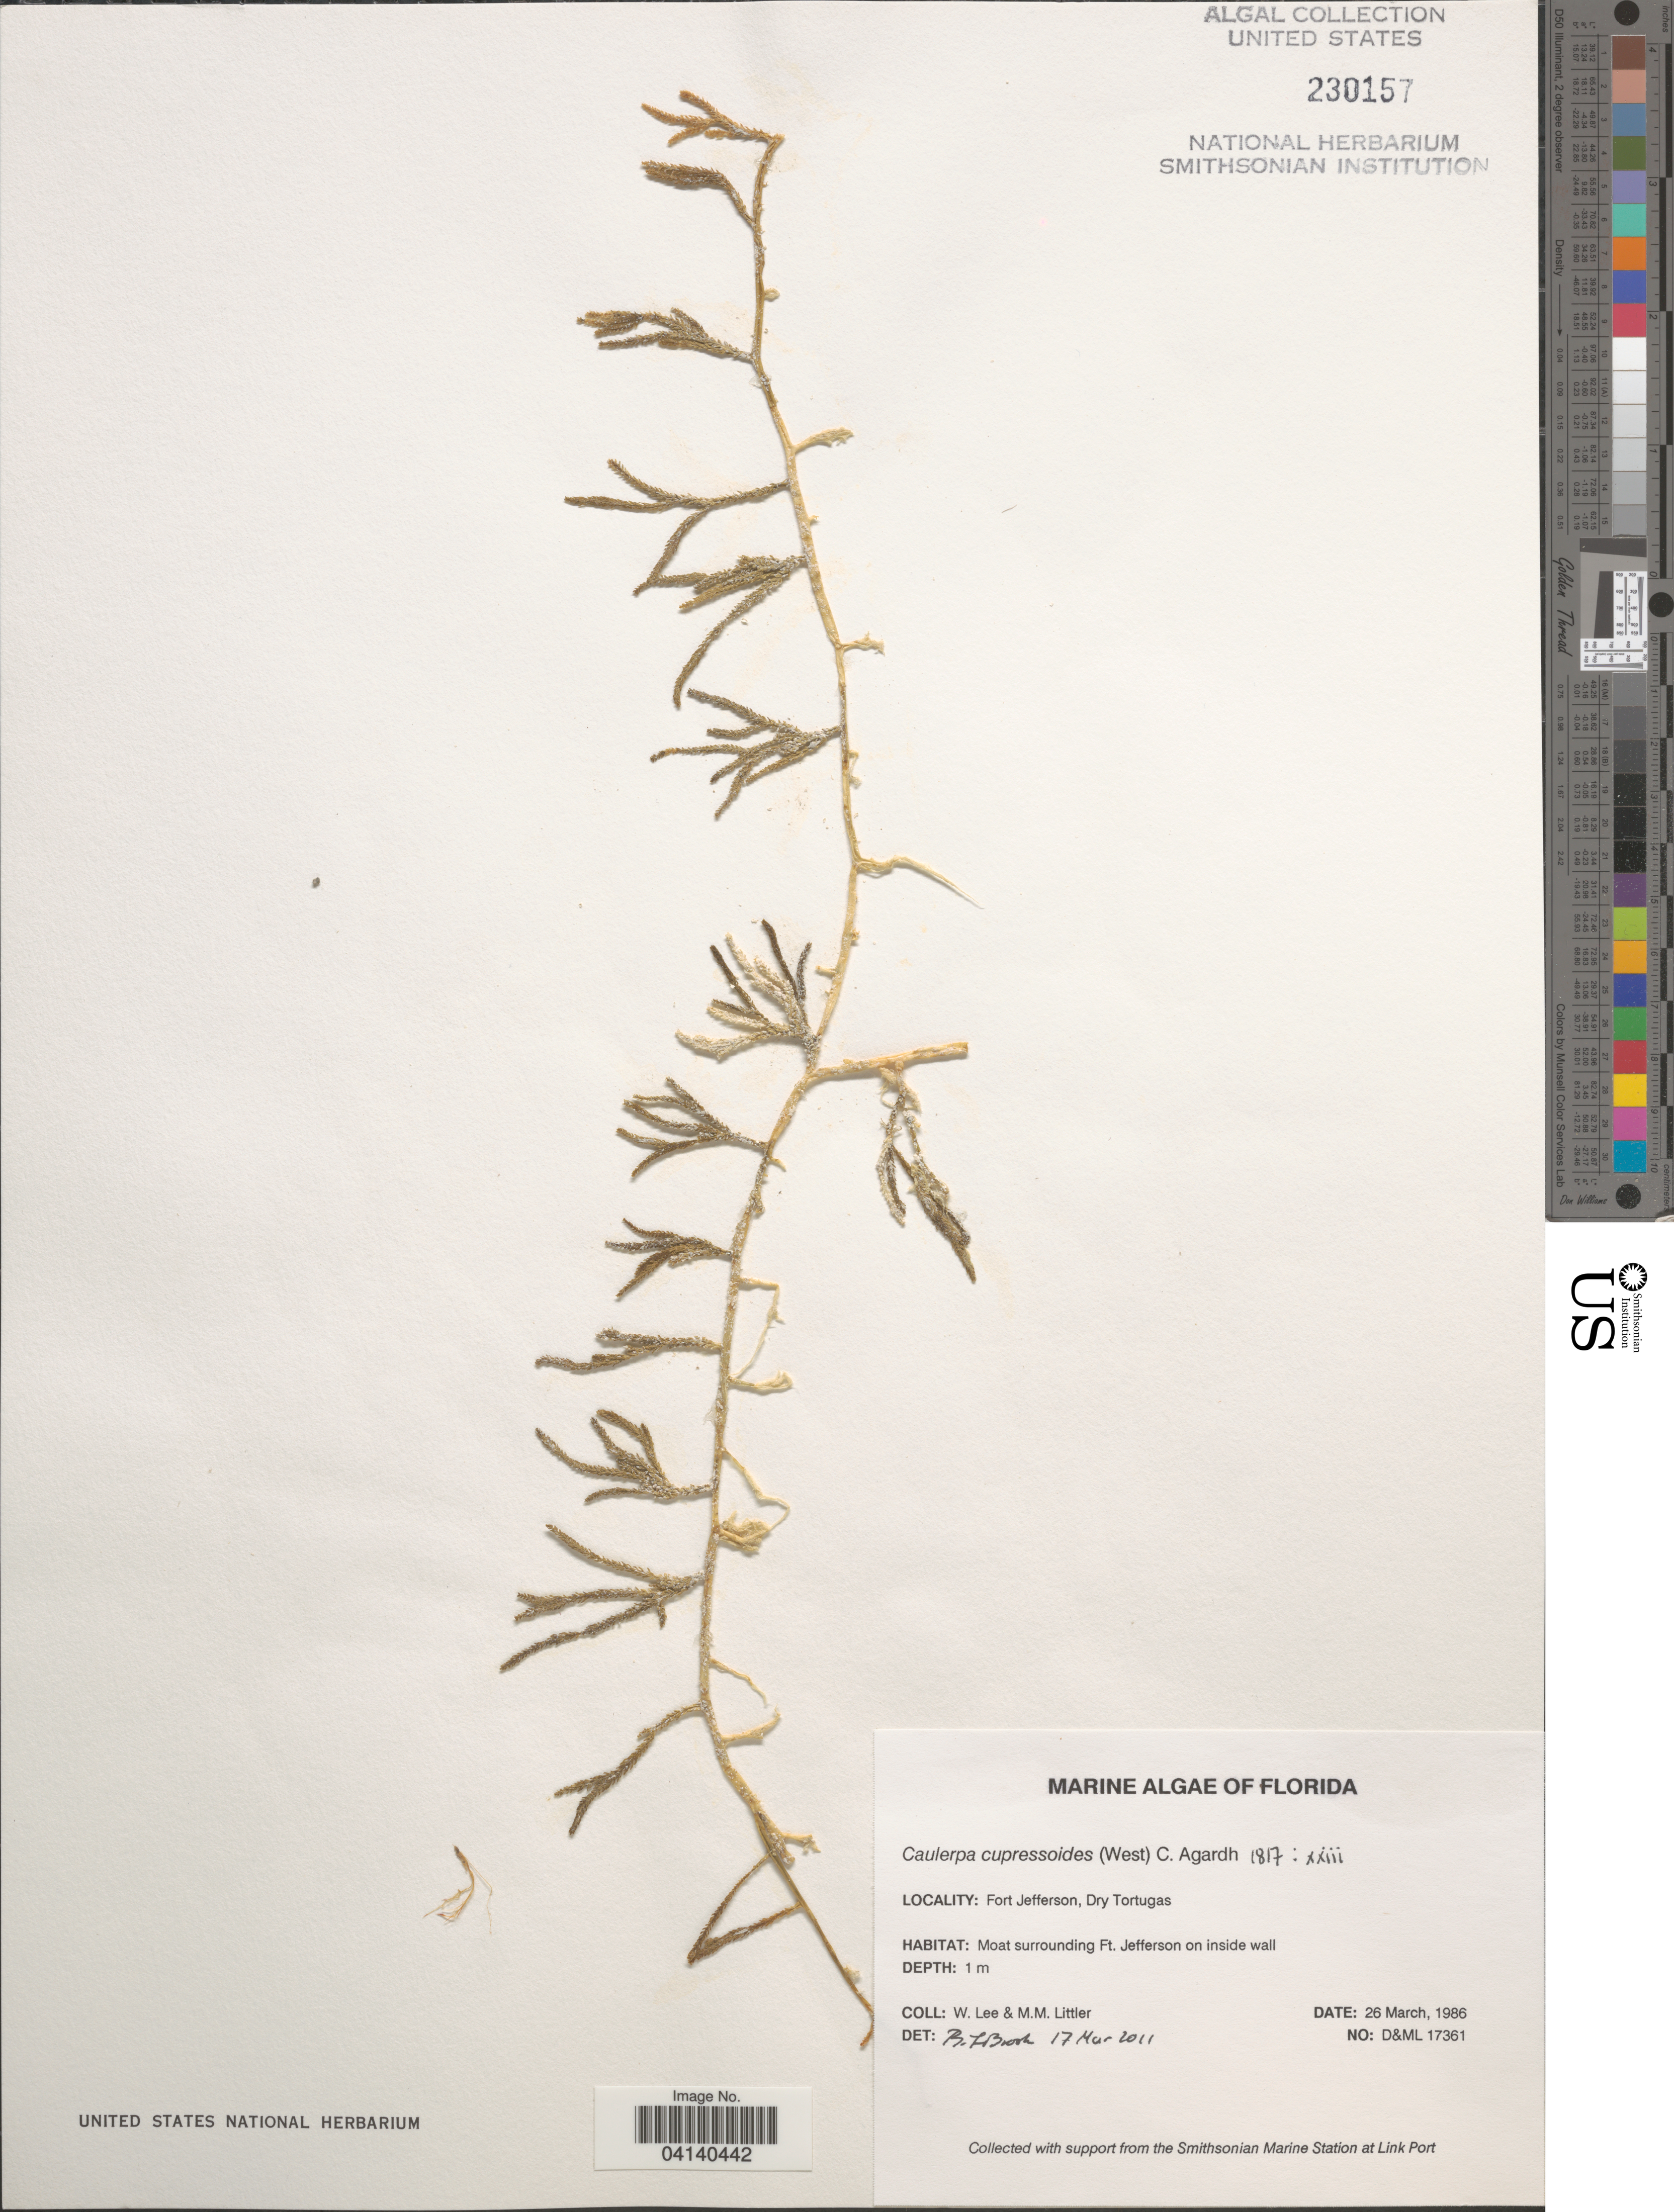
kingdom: Plantae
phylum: Chlorophyta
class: Ulvophyceae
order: Bryopsidales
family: Caulerpaceae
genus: Caulerpa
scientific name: Caulerpa cupressoides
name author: (Vahl) C. Agardh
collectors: W. Lee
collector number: D&ML17361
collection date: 1986-03-26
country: United States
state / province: Florida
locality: Fort Jefferson, Dry Tortugas. Moat surrounding Ft. Jefferson on inside wall.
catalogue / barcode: US 230157